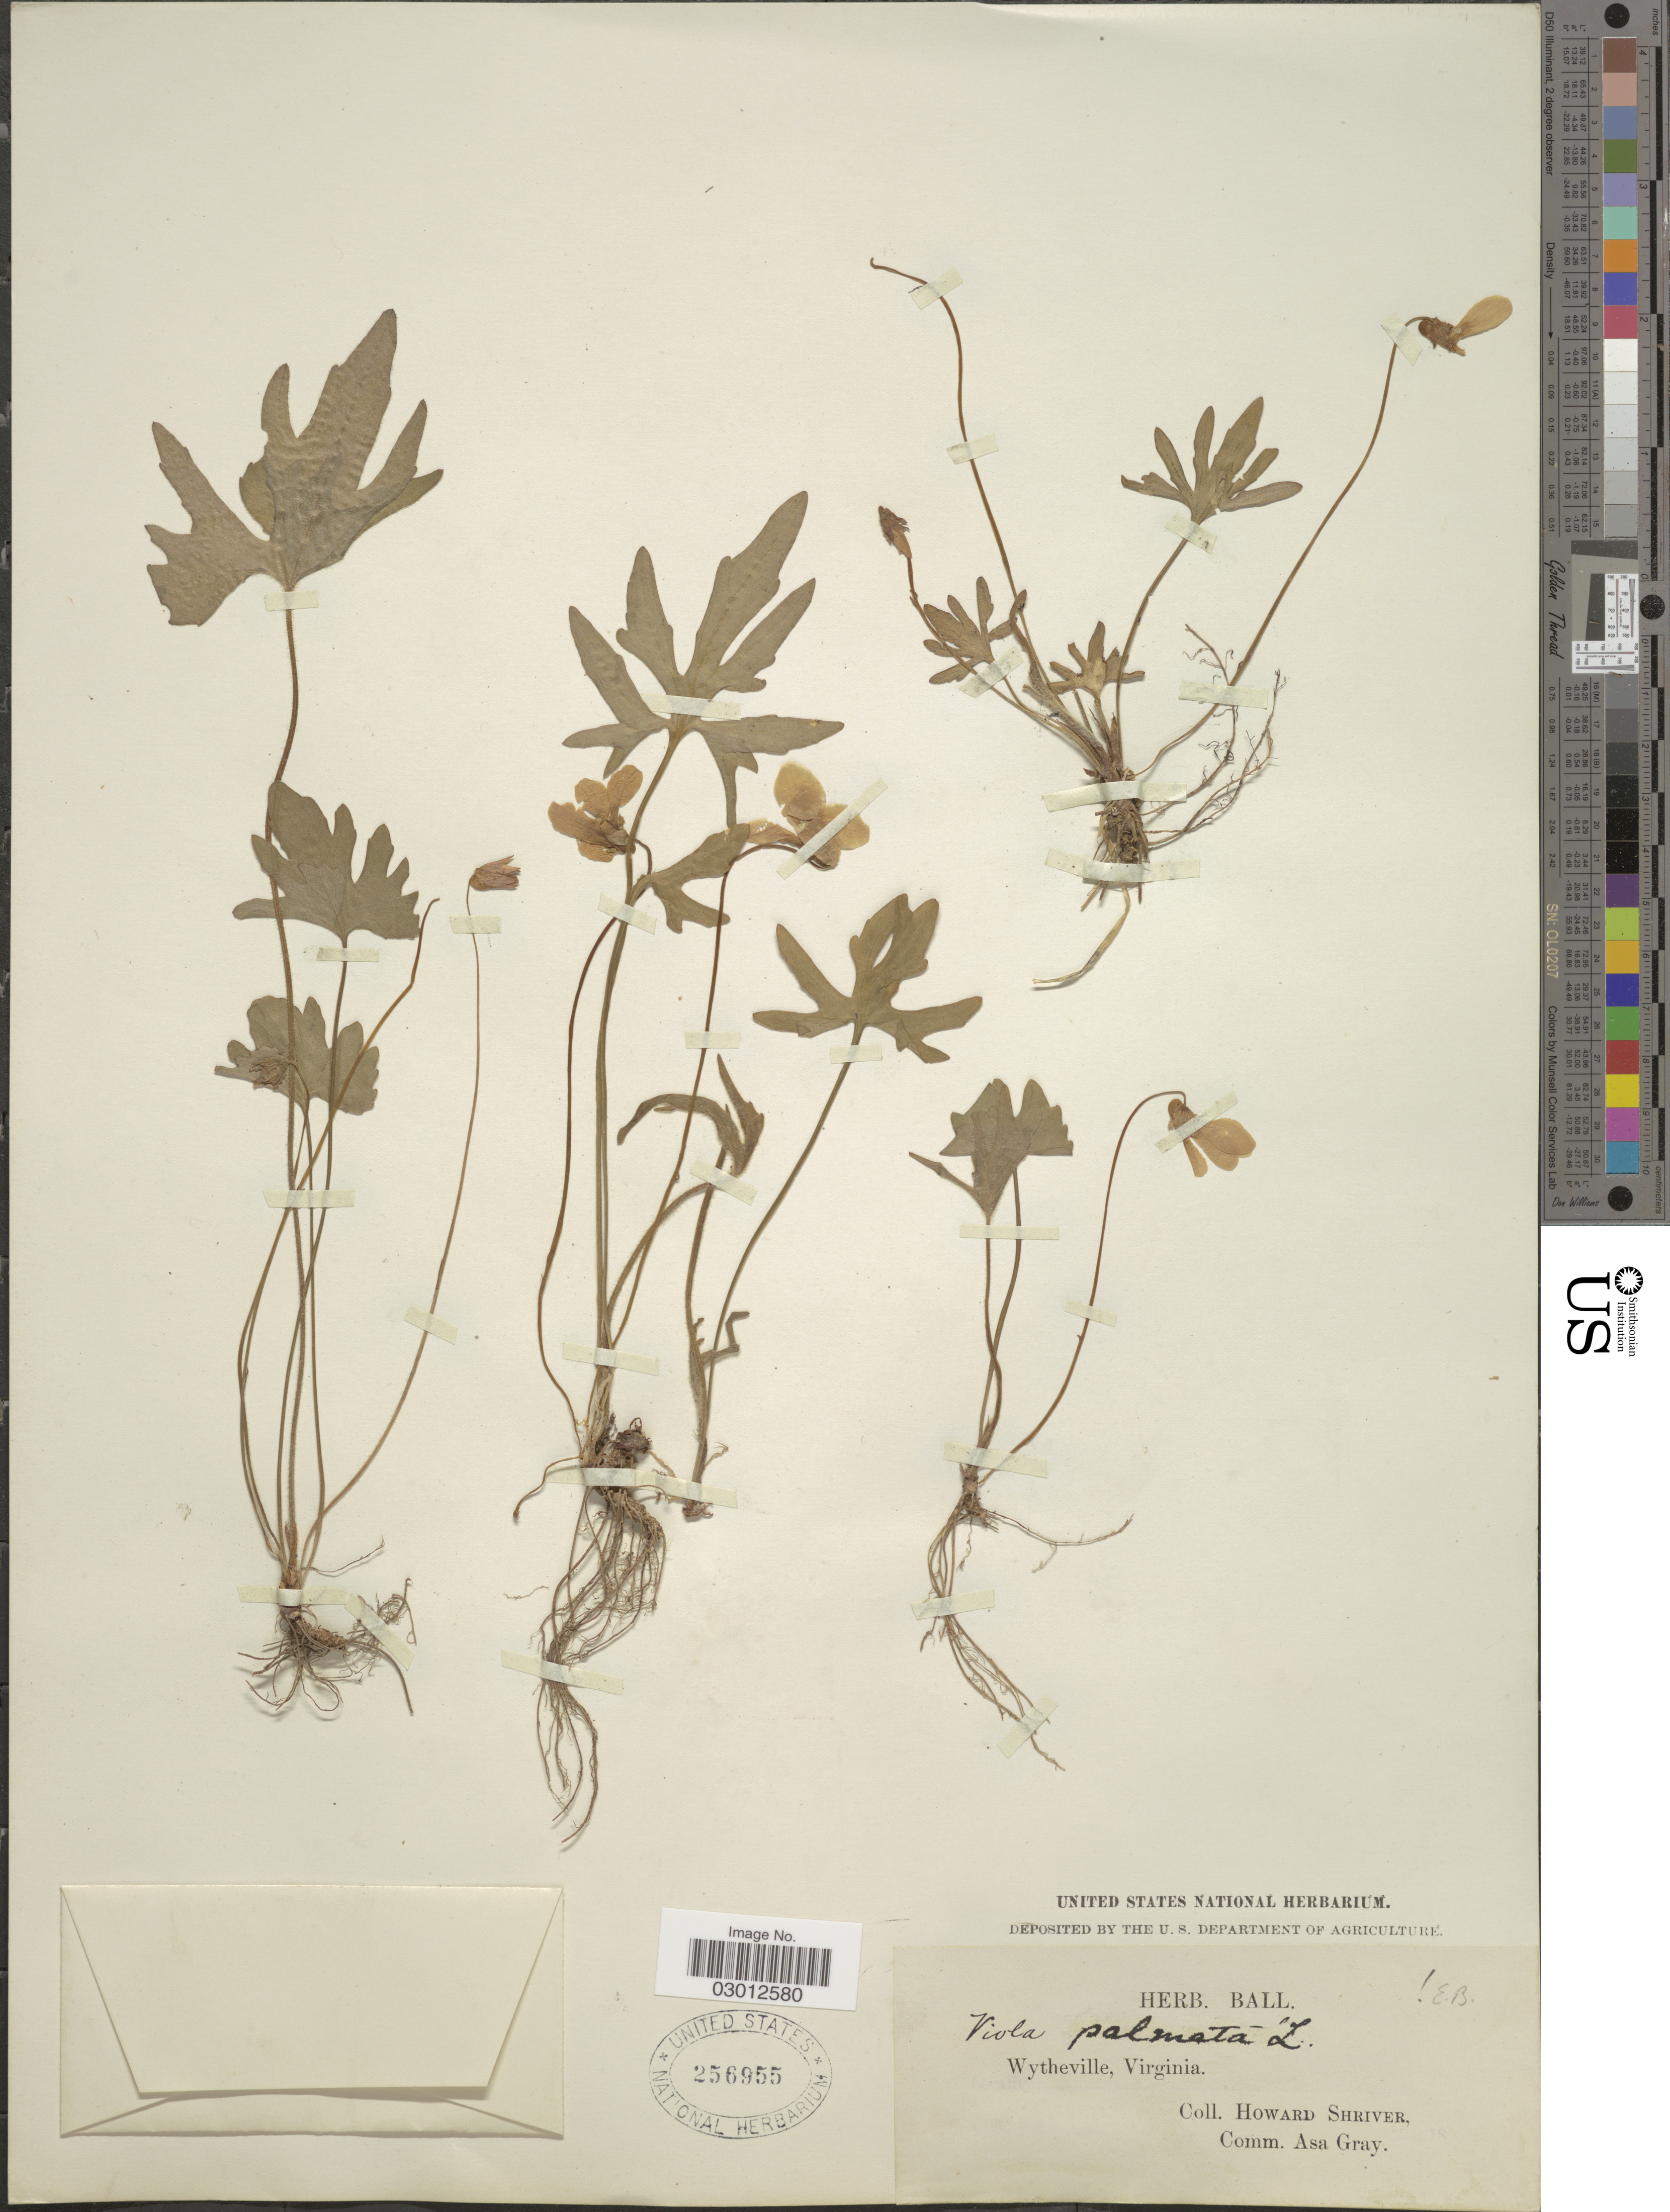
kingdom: Plantae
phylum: Tracheophyta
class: Magnoliopsida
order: Malpighiales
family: Violaceae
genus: Viola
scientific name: Viola palmata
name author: L.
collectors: H. Shriver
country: United States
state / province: Virginia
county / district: Wythe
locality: Wytheville.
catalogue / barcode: US 256955